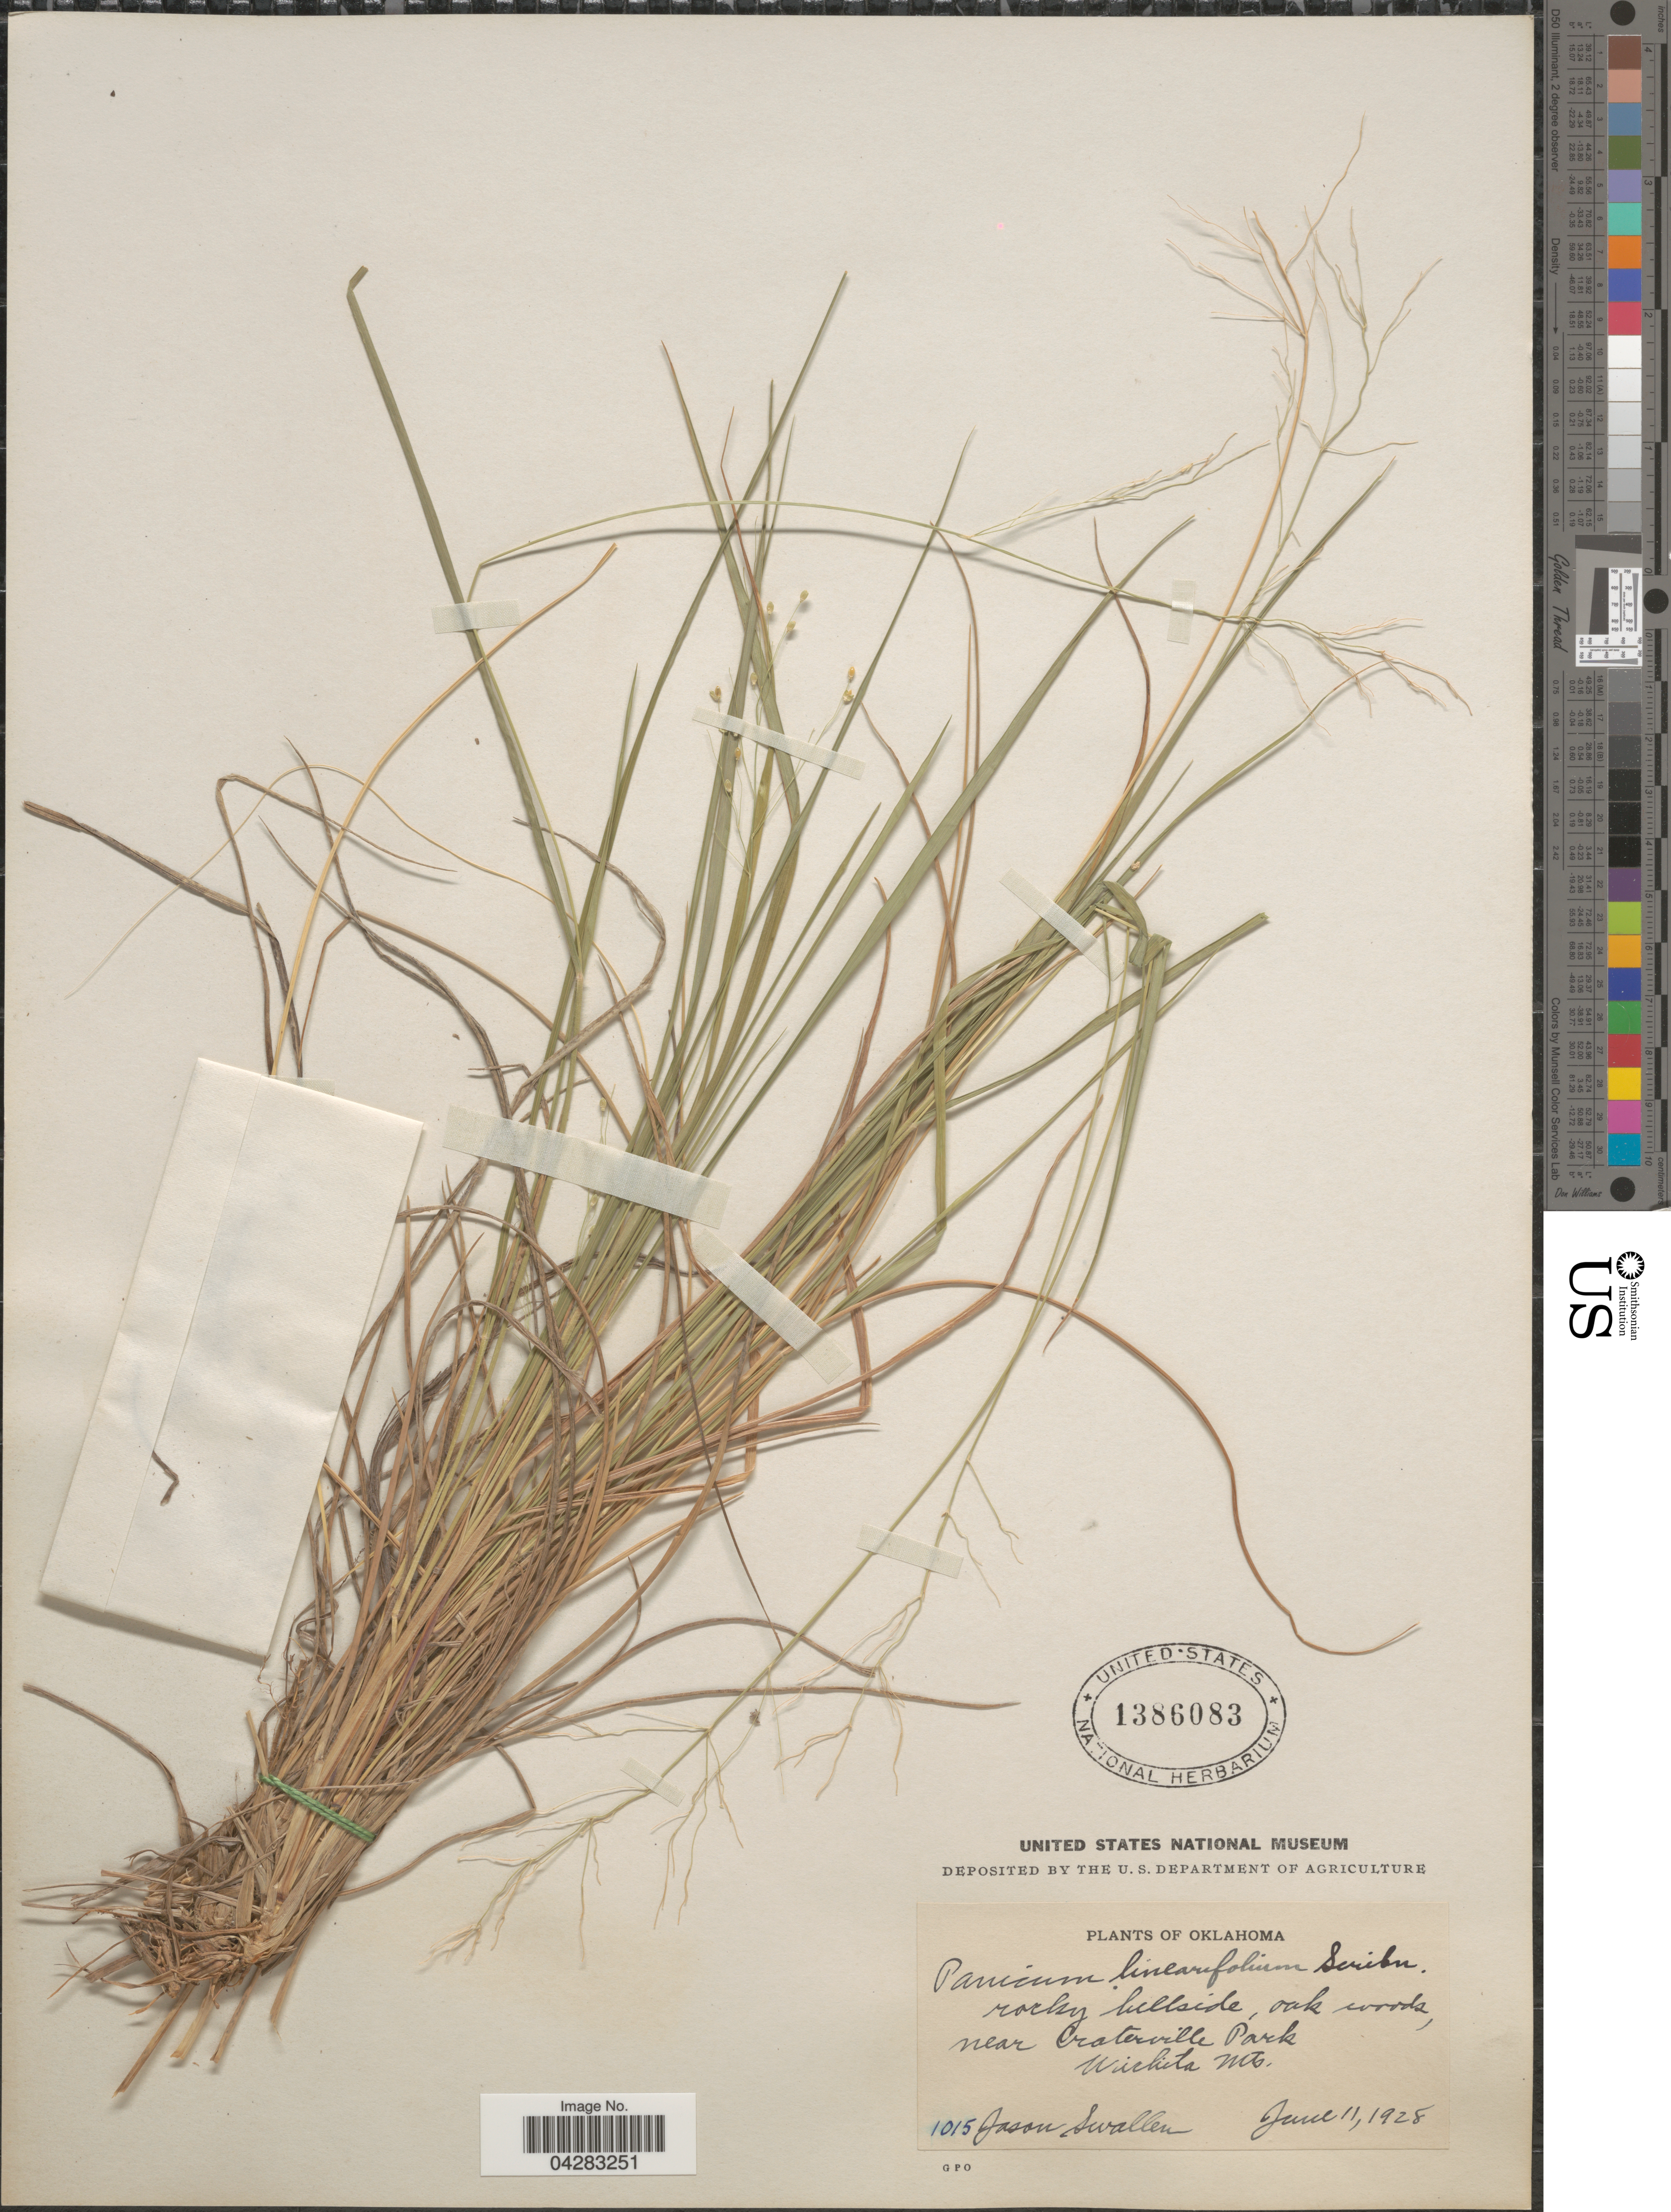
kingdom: Plantae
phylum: Tracheophyta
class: Liliopsida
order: Poales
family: Poaceae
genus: Dichanthelium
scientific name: Dichanthelium linearifolium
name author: (Scribn.) Gould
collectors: J. R. Swallen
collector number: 1015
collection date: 1928-06-11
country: United States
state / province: Oklahoma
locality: Rocky hillside, oak woods, near Craterville Park. Wichita Mts.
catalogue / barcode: US 1386083